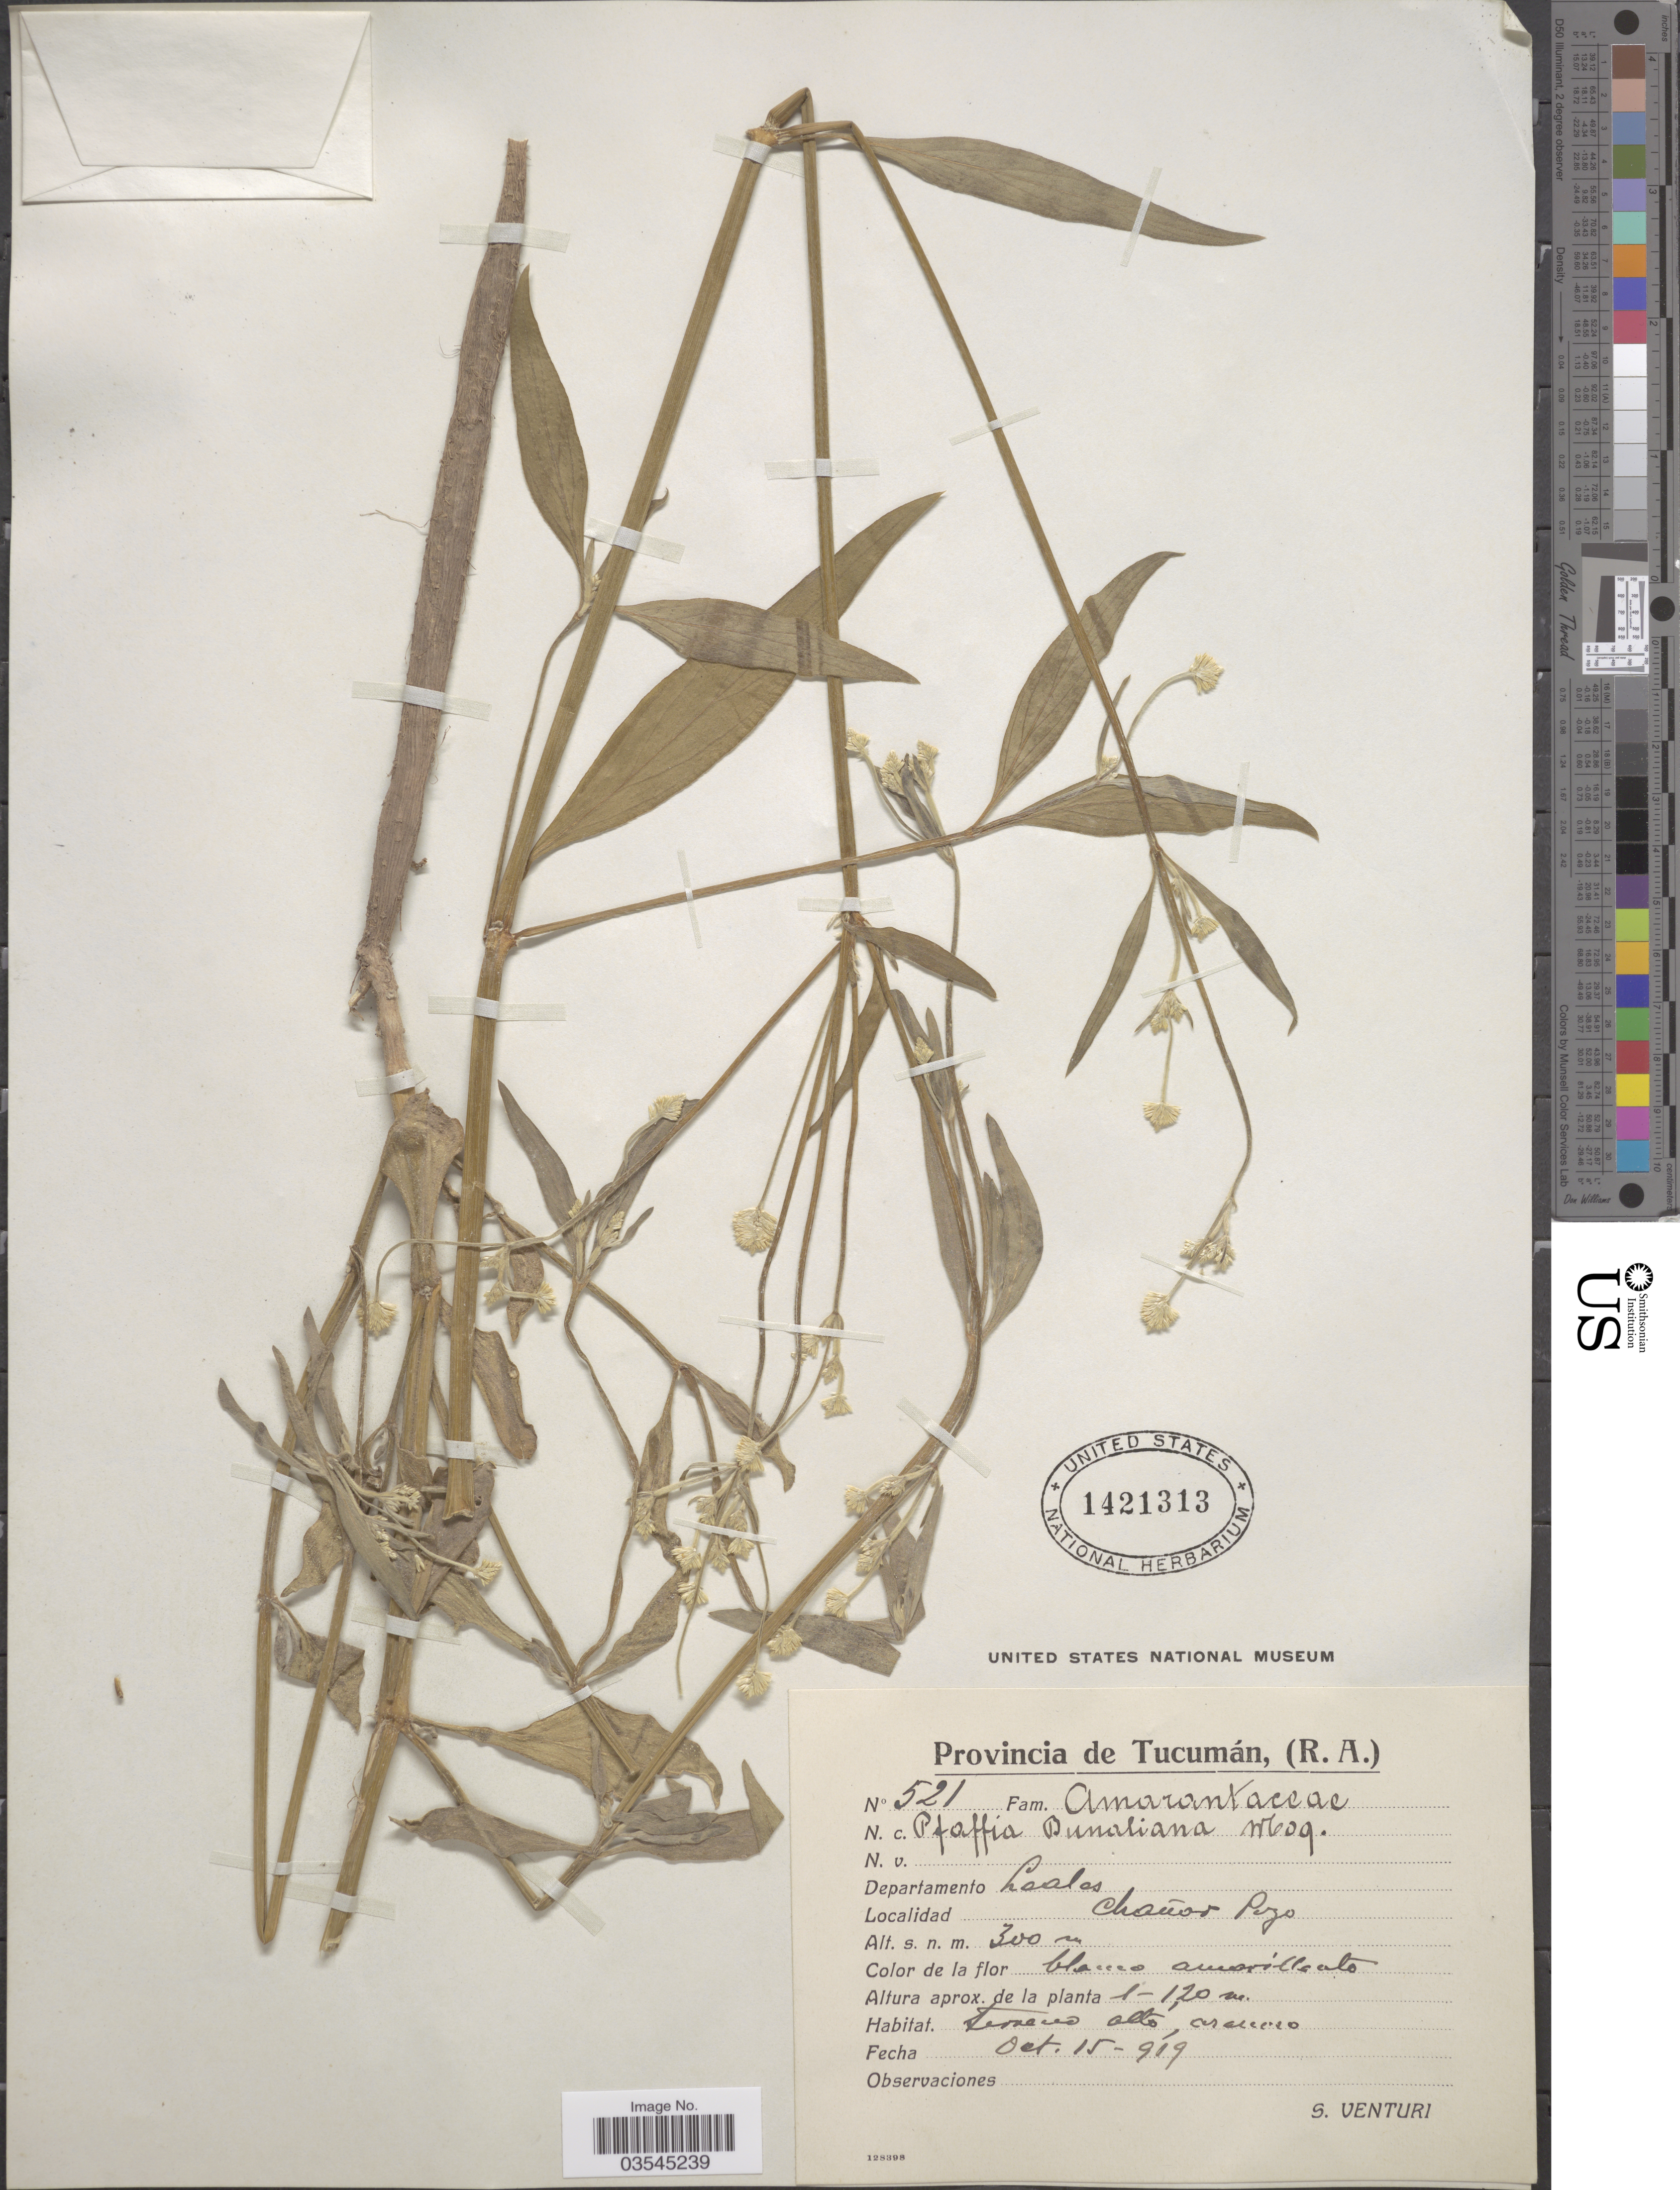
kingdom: Plantae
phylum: Tracheophyta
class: Magnoliopsida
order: Caryophyllales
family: Amaranthaceae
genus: Pfaffia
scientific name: Pfaffia glomerata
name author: (Spreng.) Pedersen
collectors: S. Venturi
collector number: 521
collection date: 1919-10-15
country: Argentina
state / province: Tucuman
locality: Departamento Leales. Chaños Pozo.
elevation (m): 300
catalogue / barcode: US 1421313